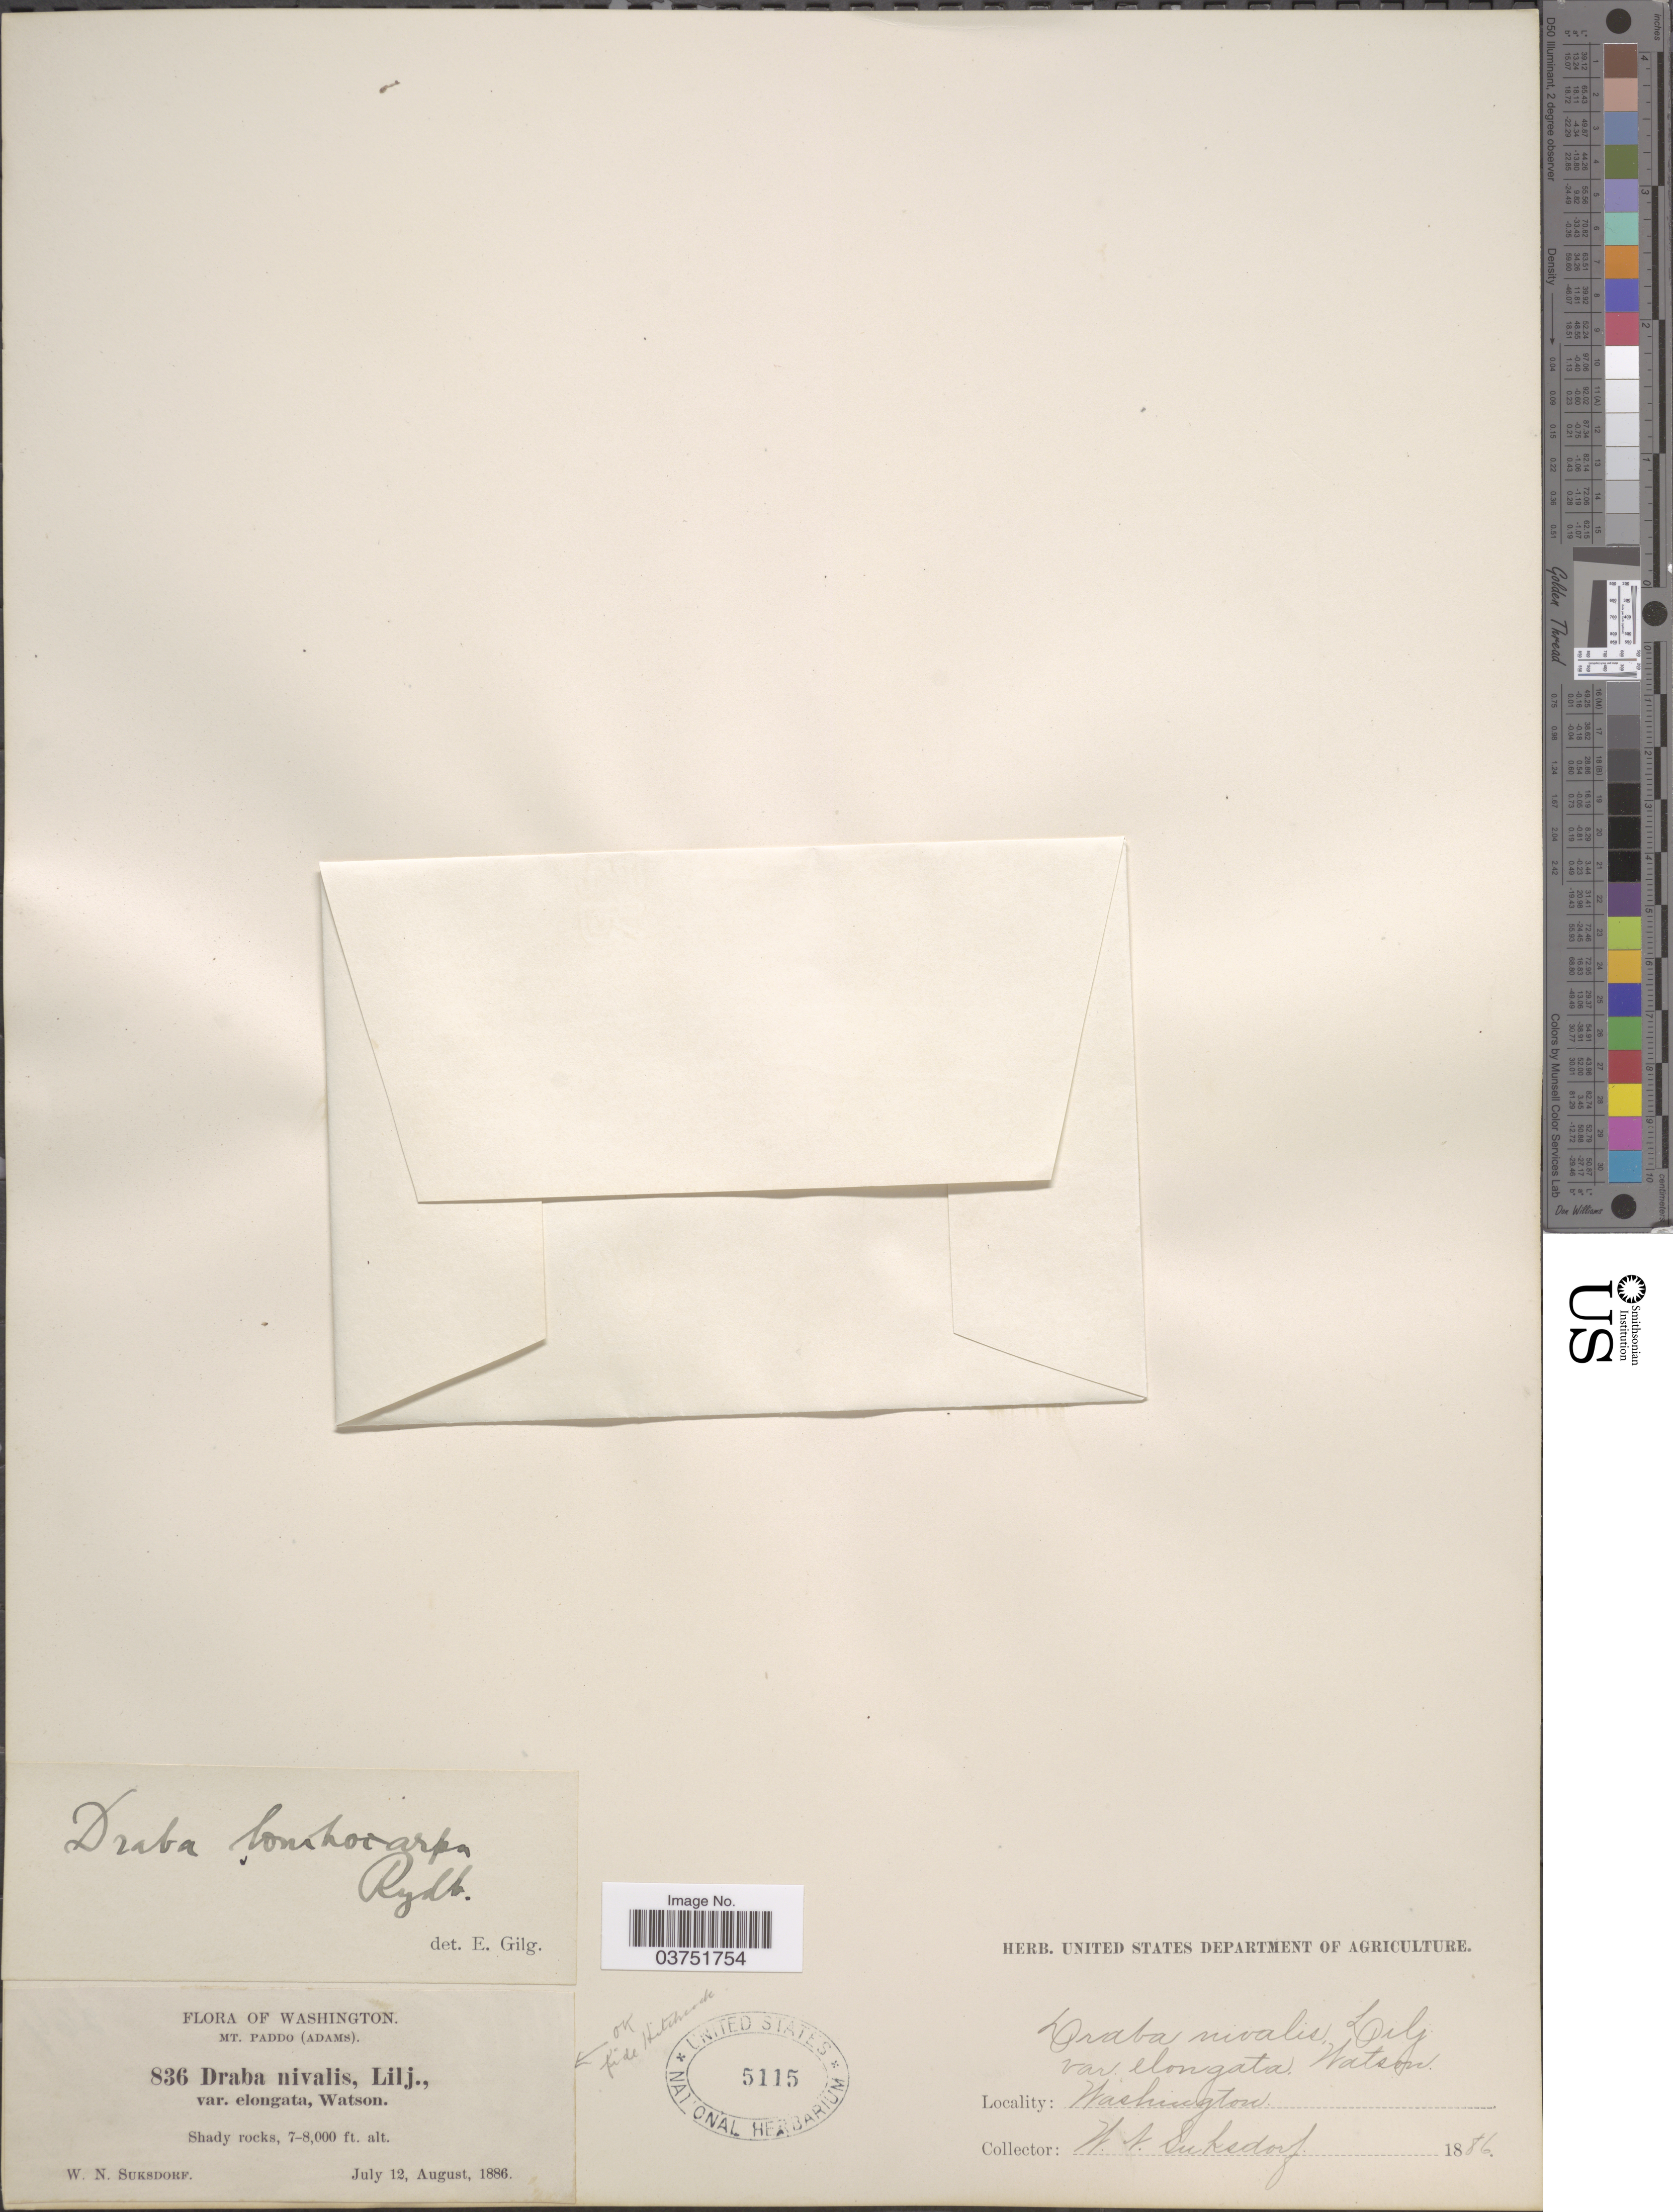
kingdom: Plantae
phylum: Tracheophyta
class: Magnoliopsida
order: Brassicales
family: Brassicaceae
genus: Draba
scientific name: Draba lonchocarpa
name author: Rydb.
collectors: W. N. Suksdorf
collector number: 836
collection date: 1886-07-12/1886-08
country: United States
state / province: Washington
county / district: Skamania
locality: Mt. Paddo (Adams). Shady Rocks.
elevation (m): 2134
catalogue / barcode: US 5115